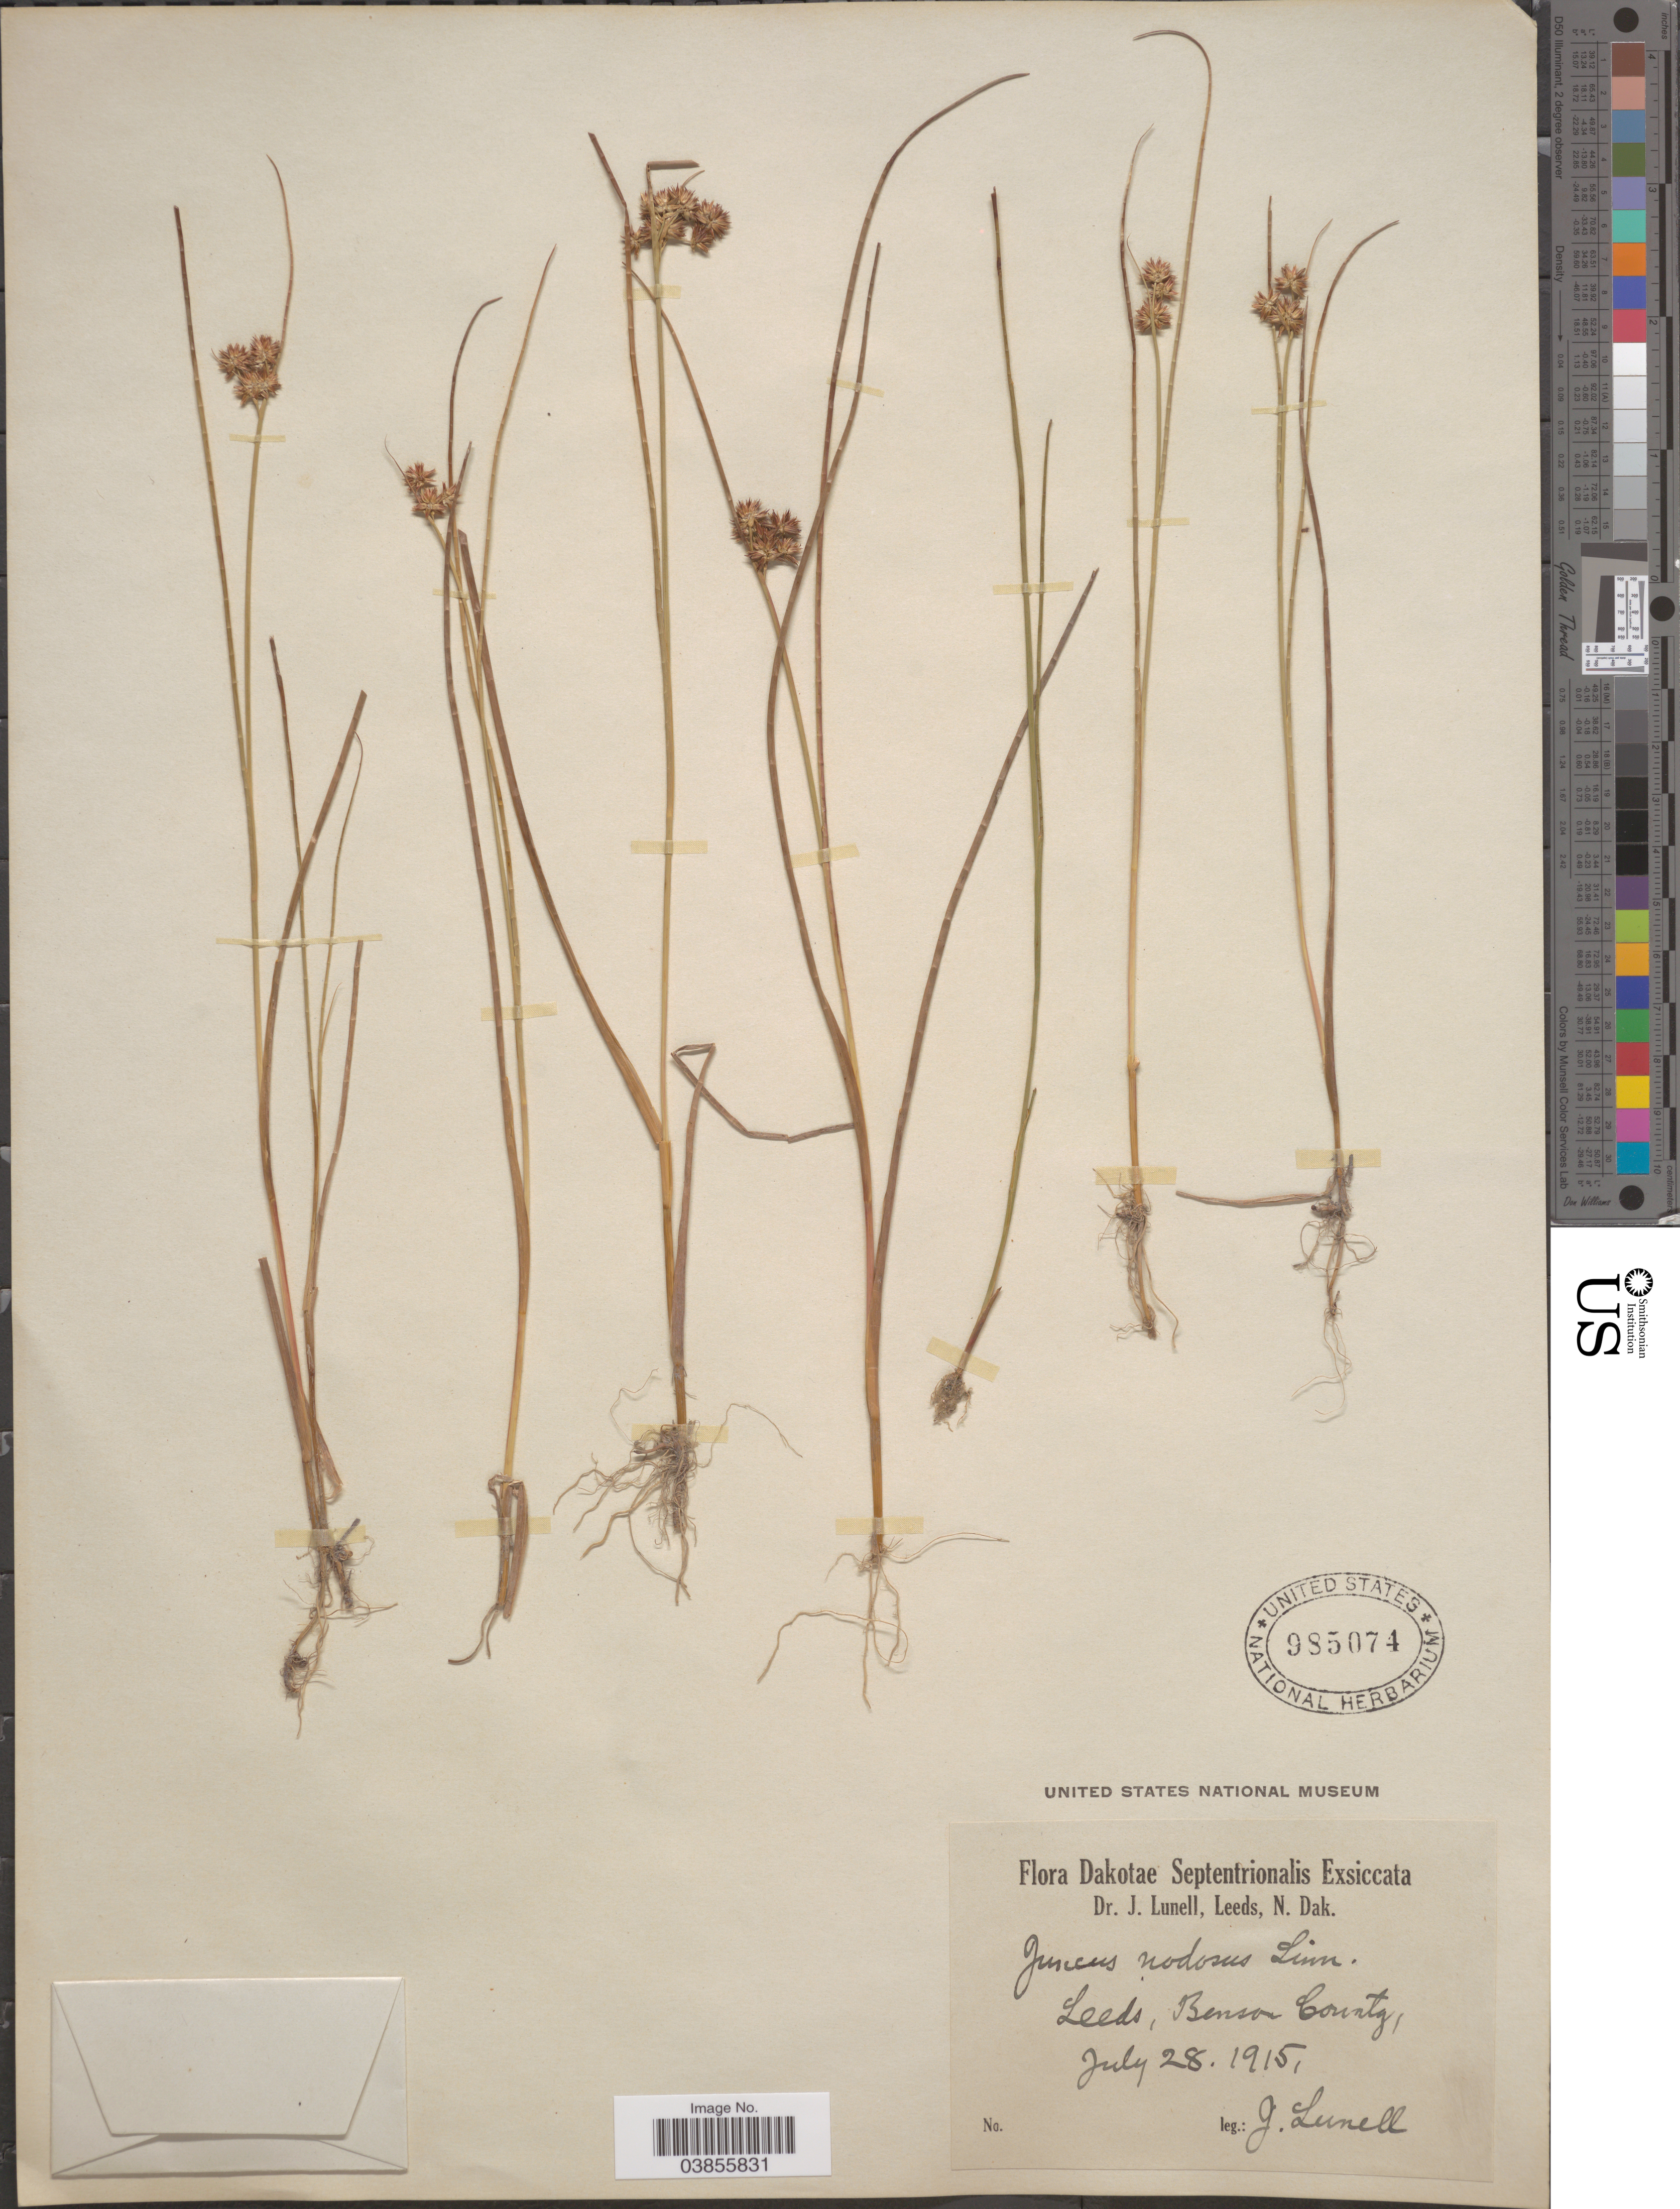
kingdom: Plantae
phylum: Tracheophyta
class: Liliopsida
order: Poales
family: Juncaceae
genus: Juncus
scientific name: Juncus nodosus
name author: L.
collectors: J. Lunell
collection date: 1915-07-28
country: United States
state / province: North Dakota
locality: Leeds, Benson County.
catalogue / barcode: US 985074